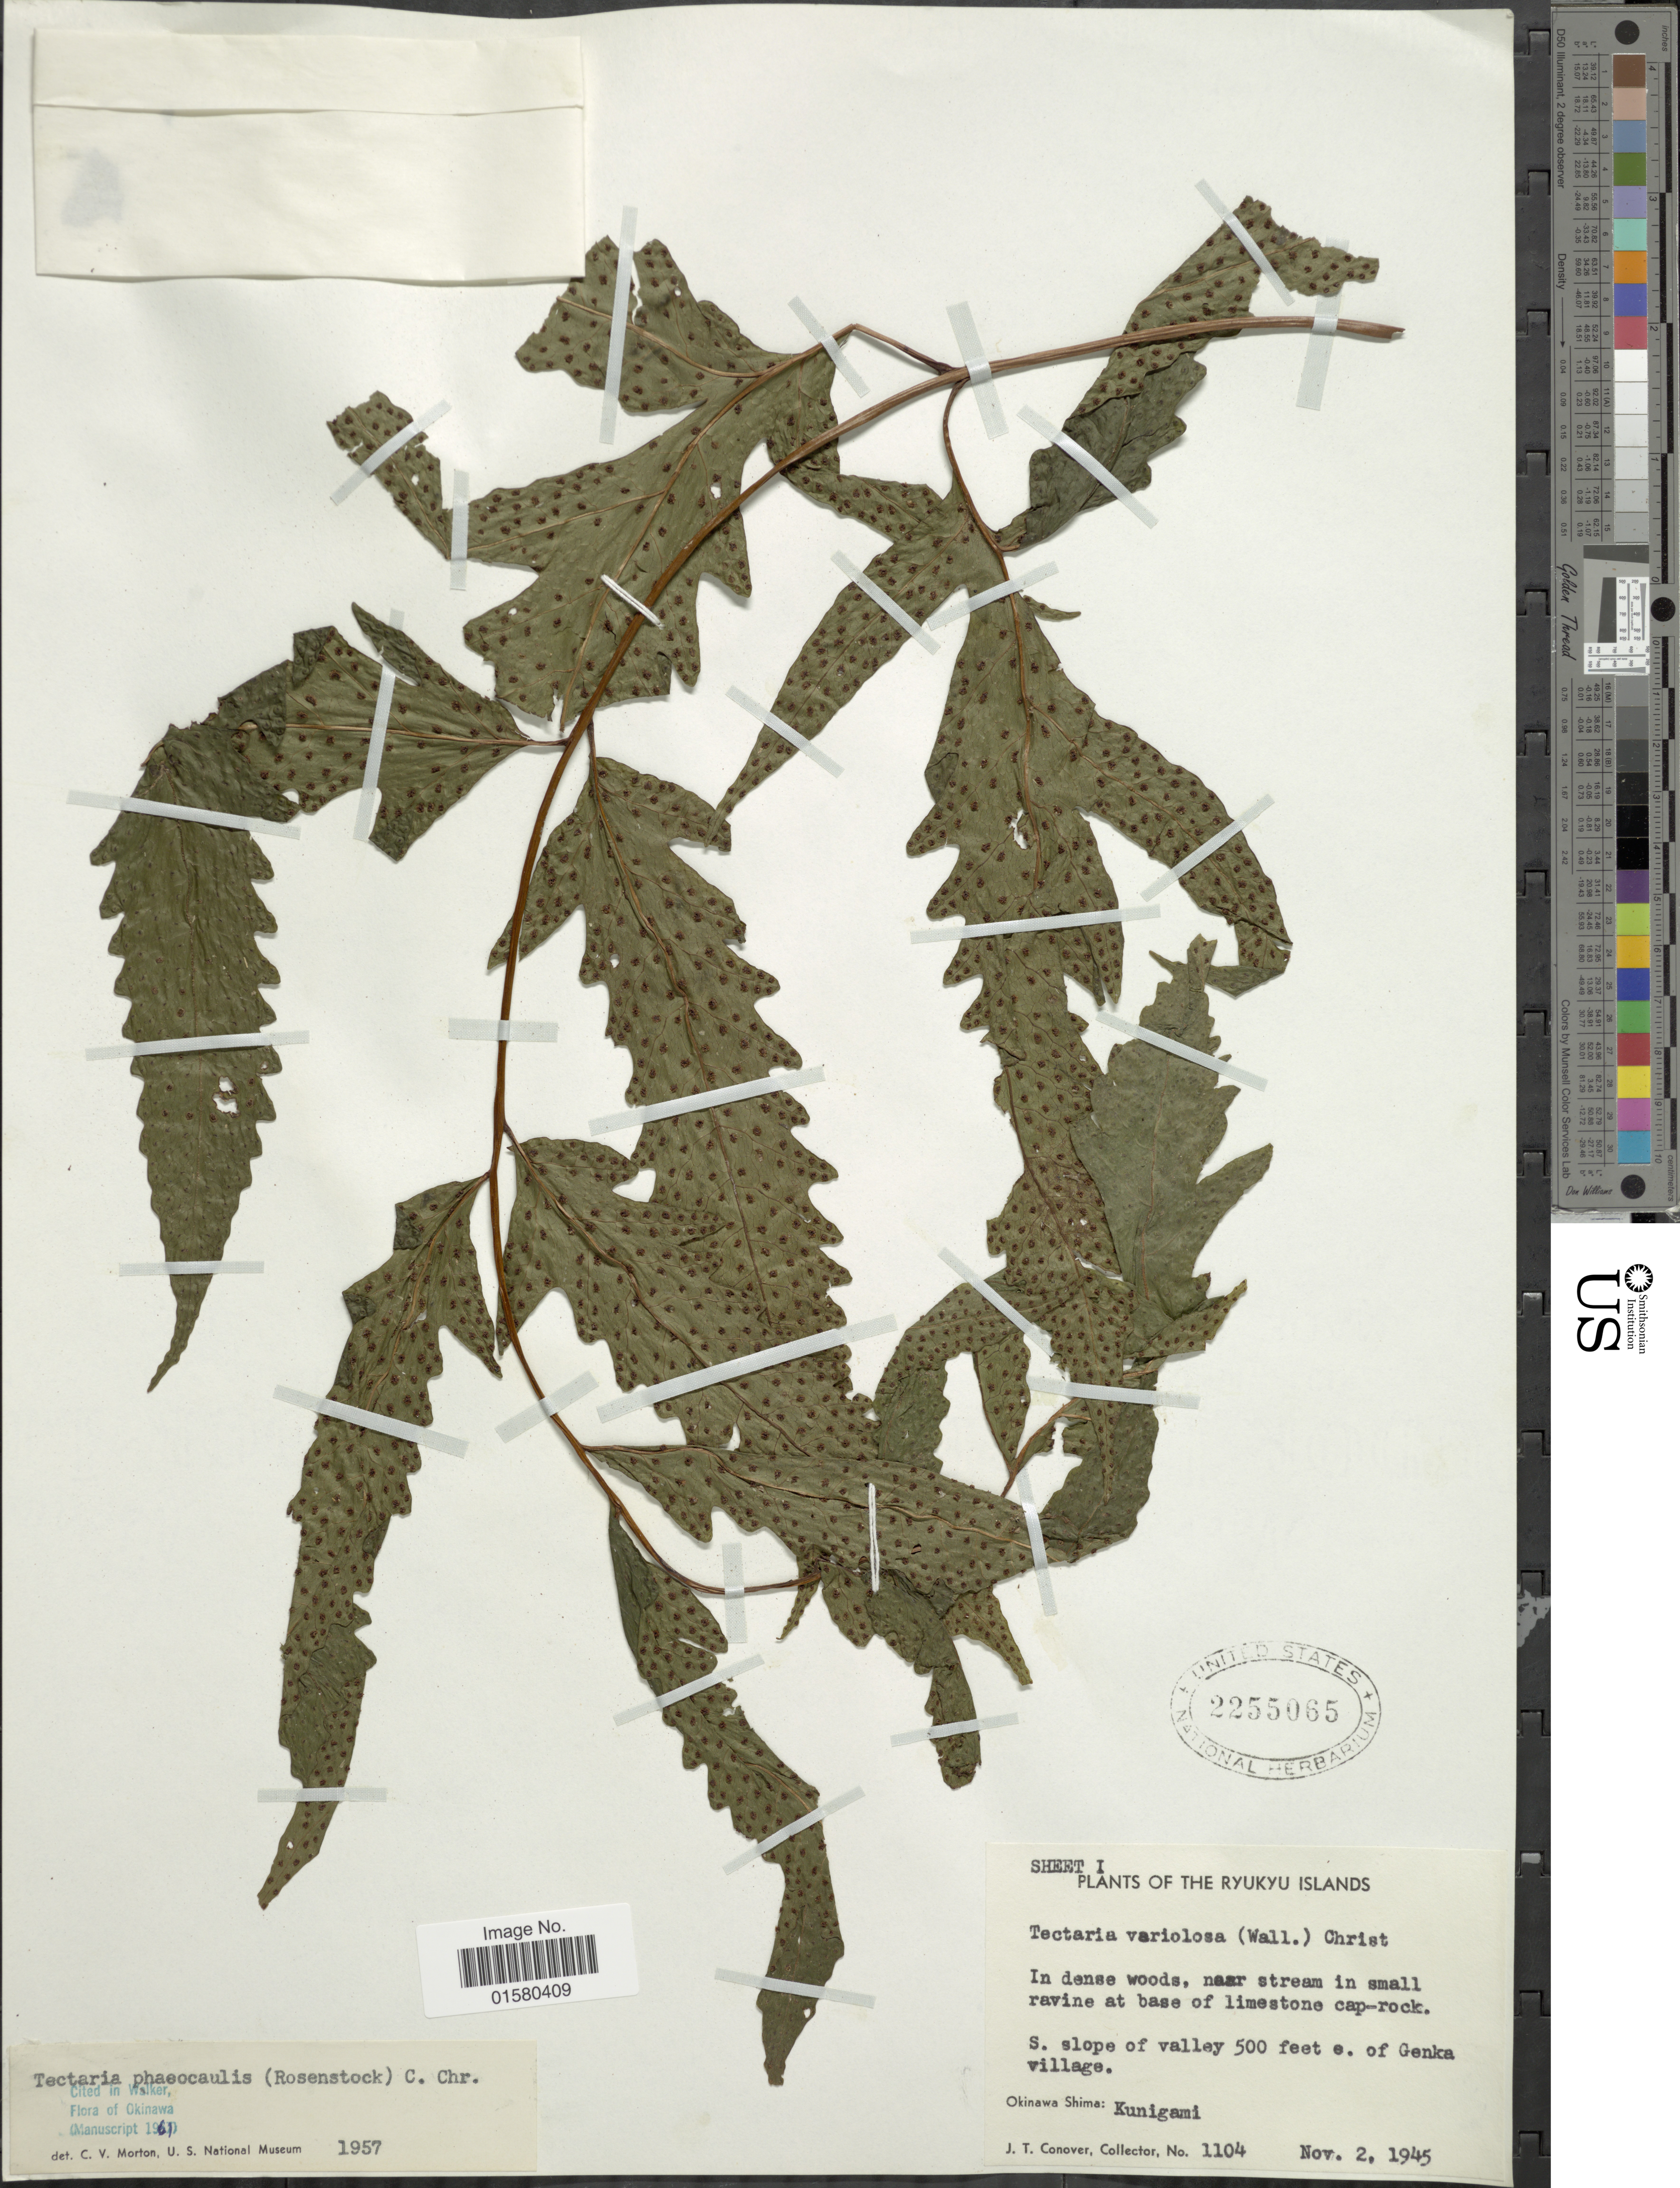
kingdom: Plantae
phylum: Tracheophyta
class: Polypodiopsida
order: Polypodiales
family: Tectariaceae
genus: Tectaria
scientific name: Tectaria phaeocaulis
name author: (Rosenst.) C. Chr.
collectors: J. T. Conover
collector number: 1104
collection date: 1945-11-02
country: Japan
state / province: Okinawa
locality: Ryukyu islands, S.slope of valley 500 feet e. of Genka village, Okinawa shima: Kunigami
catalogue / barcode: US 2255065